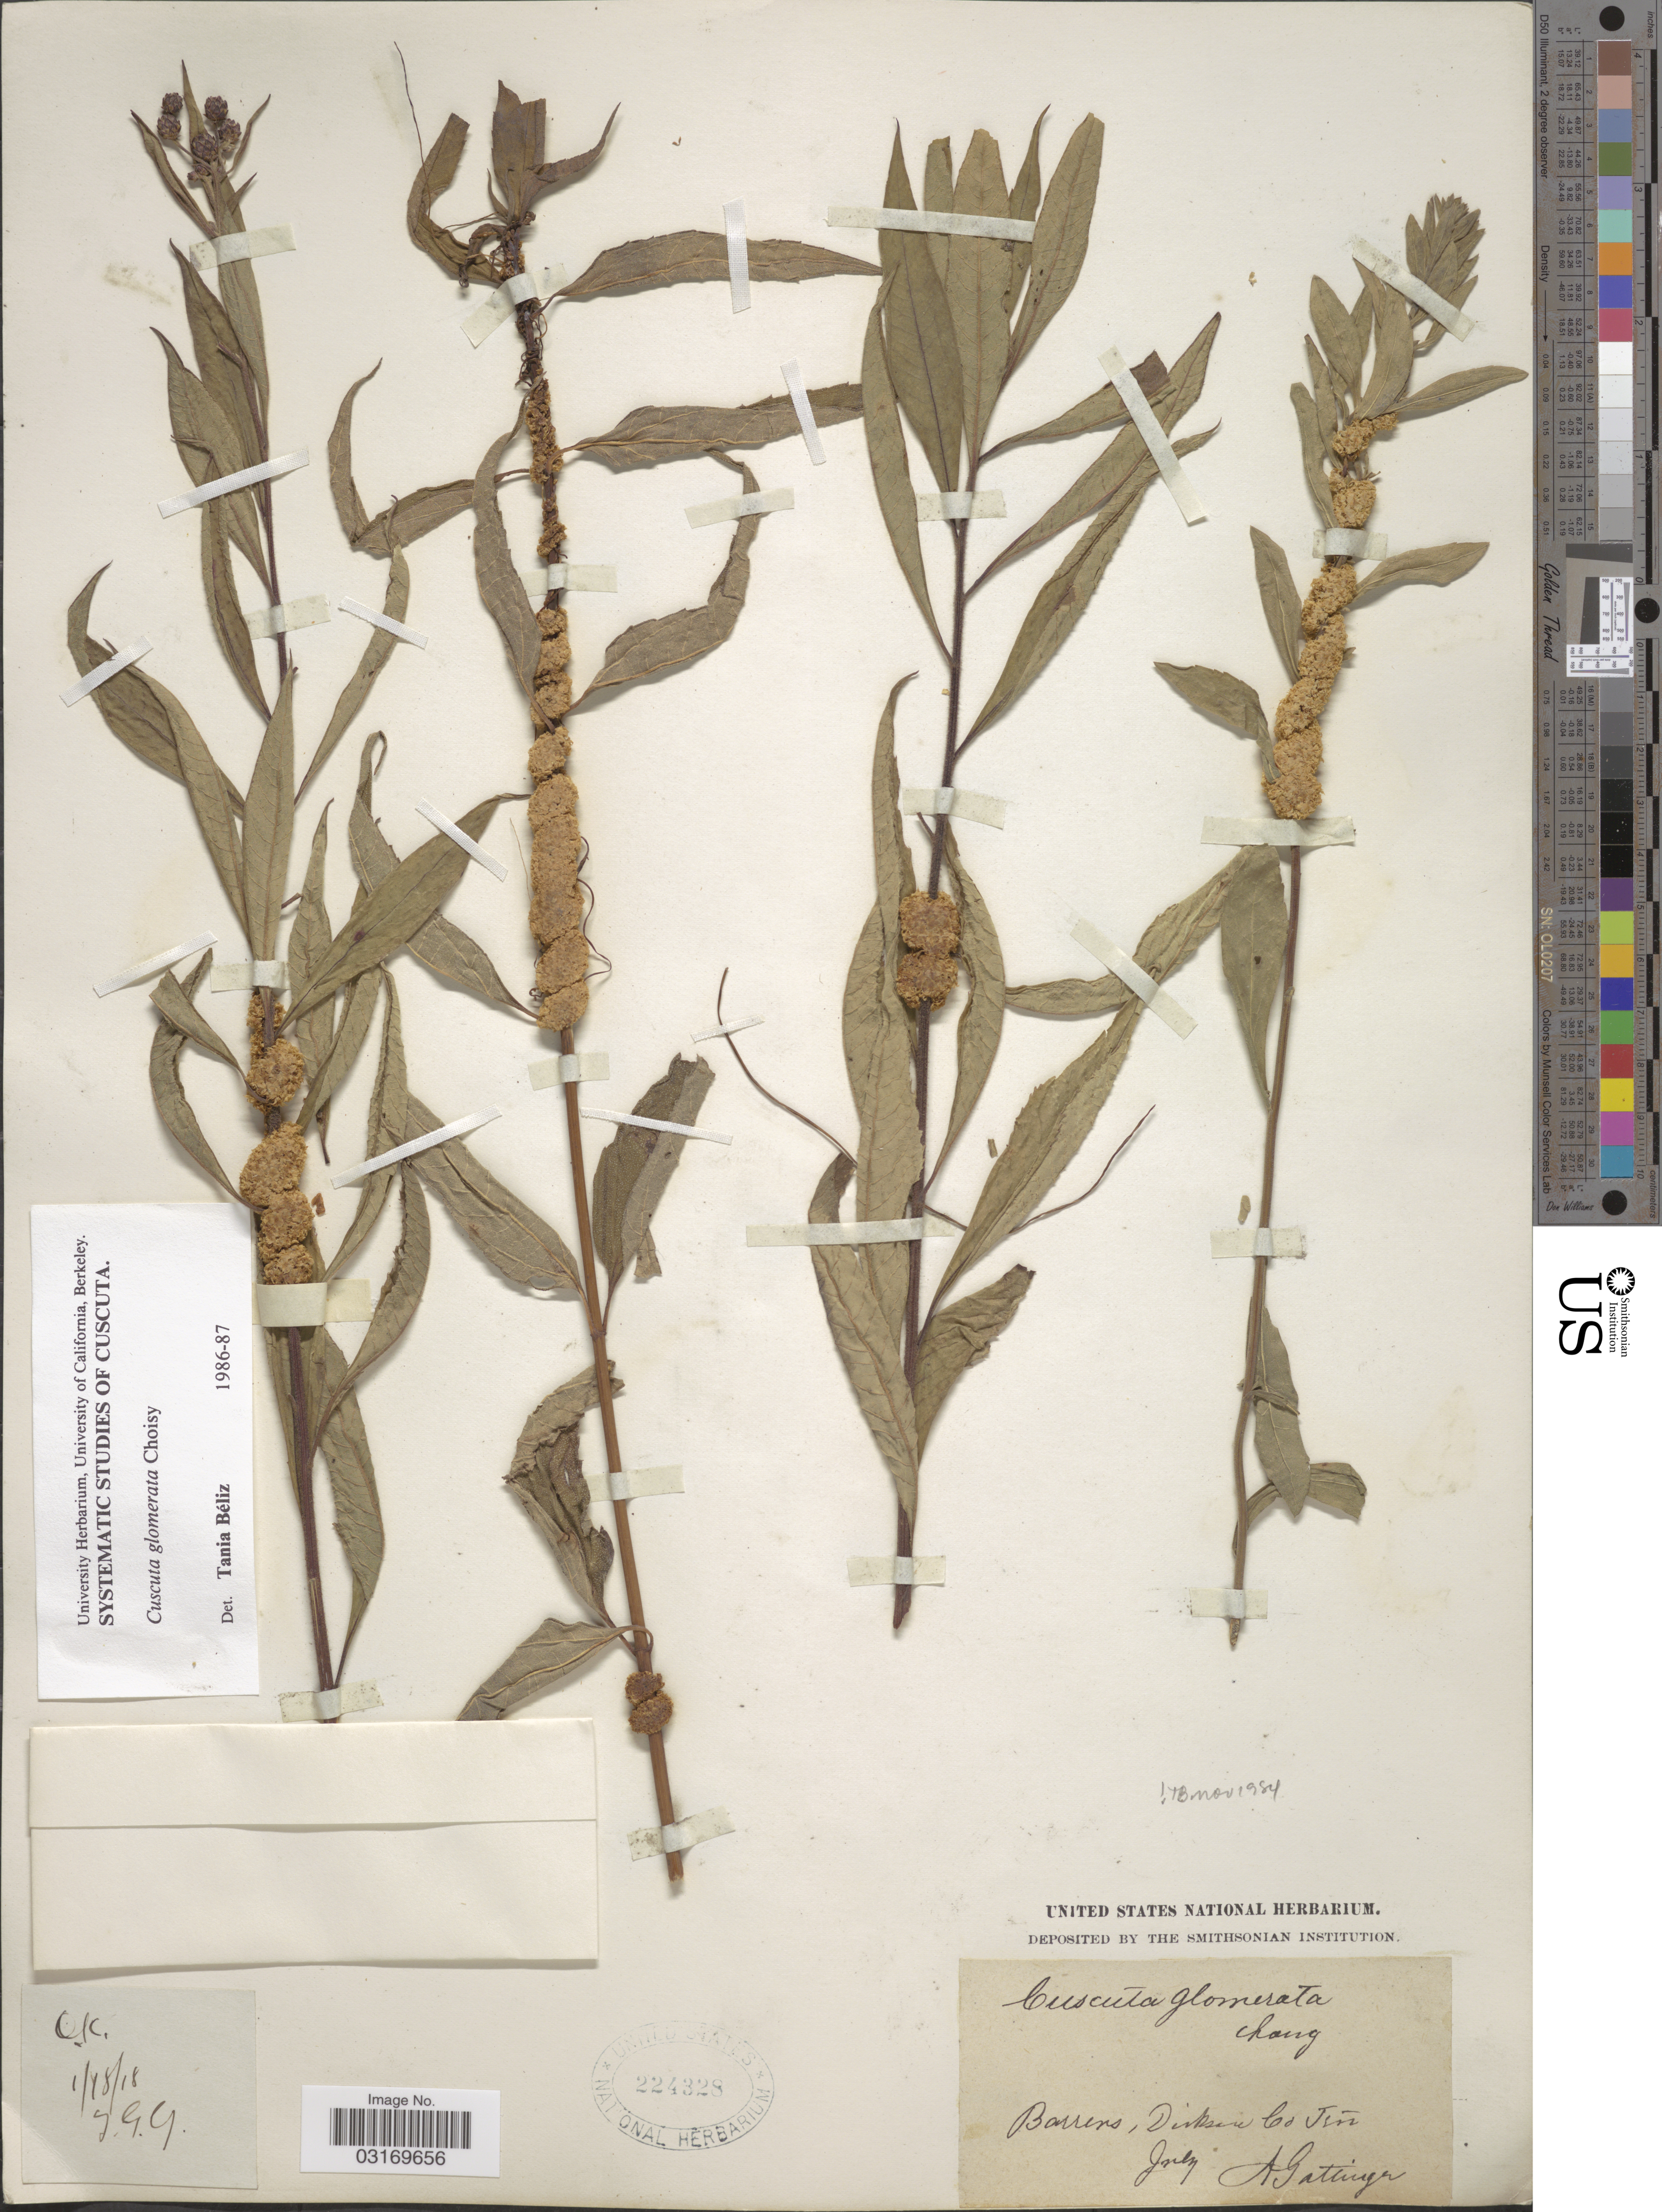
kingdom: Plantae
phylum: Tracheophyta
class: Magnoliopsida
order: Solanales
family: Convolvulaceae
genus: Cuscuta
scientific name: Cuscuta glomerata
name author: Chris.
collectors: A. Gattinger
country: United States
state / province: Texas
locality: Barrens, Dickson Co.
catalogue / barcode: US 224328